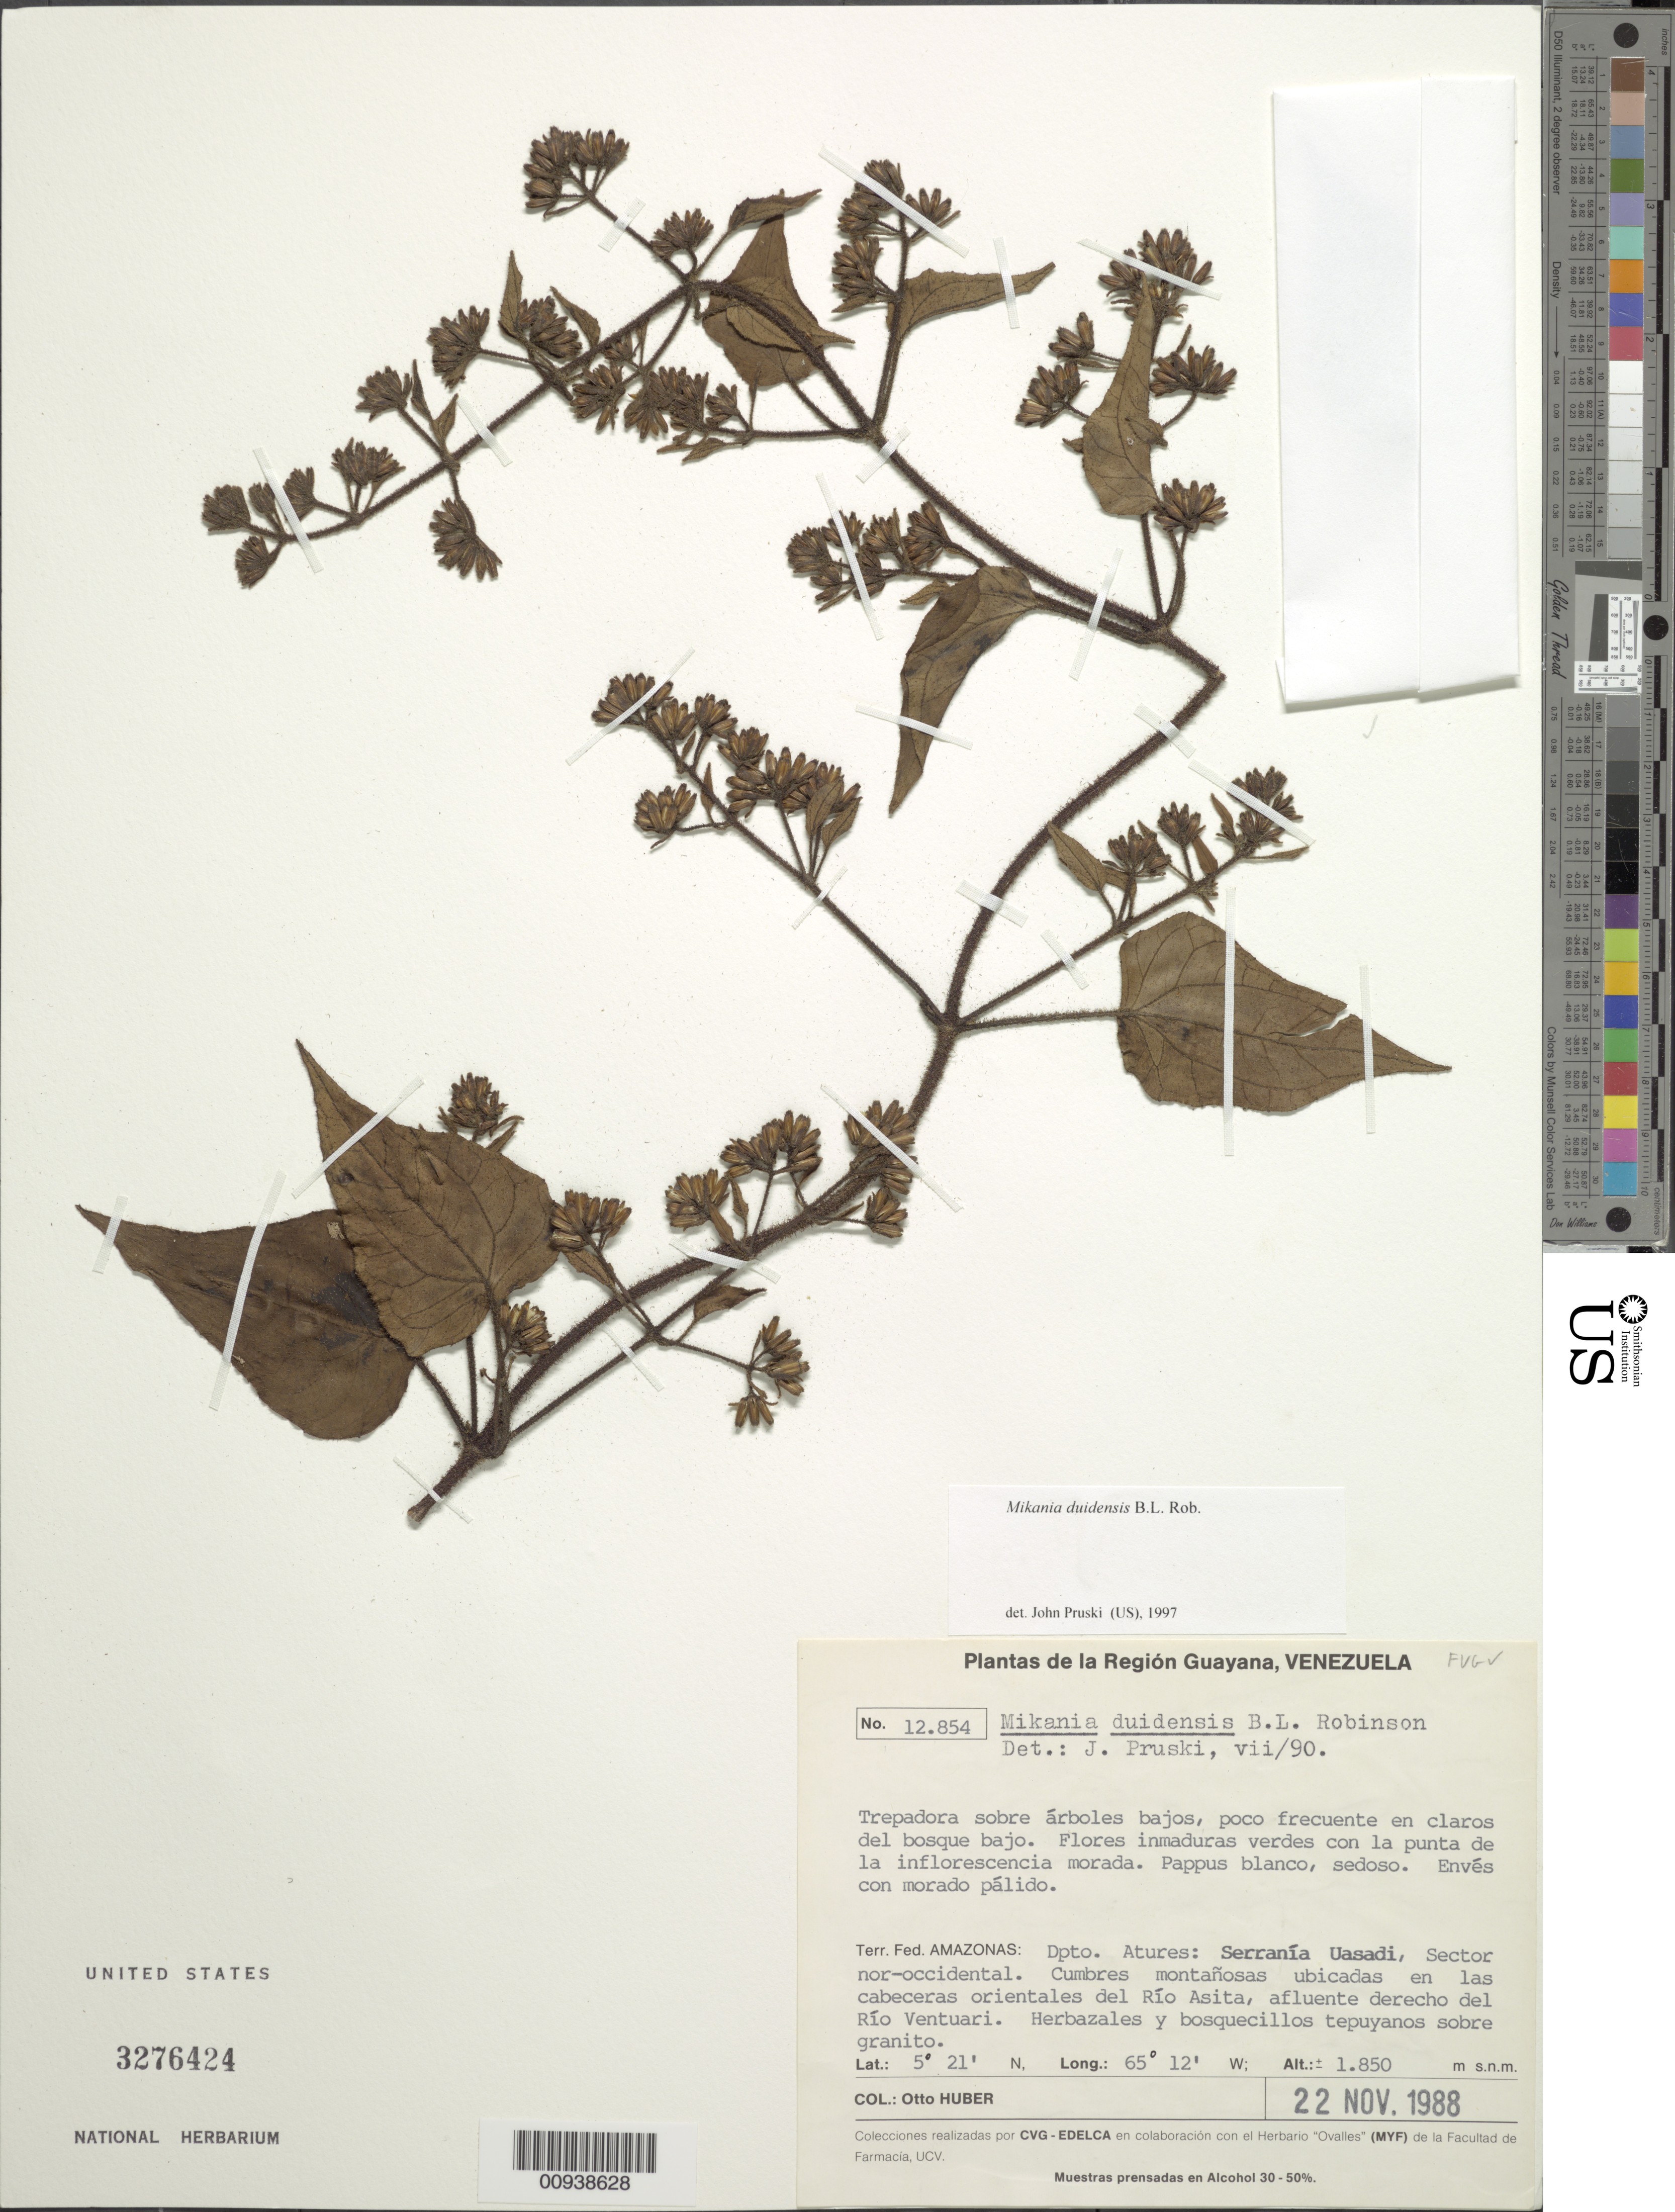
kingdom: Plantae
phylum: Tracheophyta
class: Magnoliopsida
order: Asterales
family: Asteraceae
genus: Mikania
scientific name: Mikania duidensis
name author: B.L. Rob.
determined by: Pruski, J. F.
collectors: O. Huber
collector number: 12854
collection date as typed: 22-Nov-88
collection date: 1988-11-22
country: Venezuela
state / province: Amazonas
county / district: Atures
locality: Serrania Uasadi, sector nor-occidental; cabeceras orientales del Río Asita, afluente derecho del Río Ventuari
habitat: Cumbres montanosas. Herbazales y bosquecillos tepuyanos sobre granito. Claros del bosque bajo.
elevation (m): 1850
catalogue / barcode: US 3276424